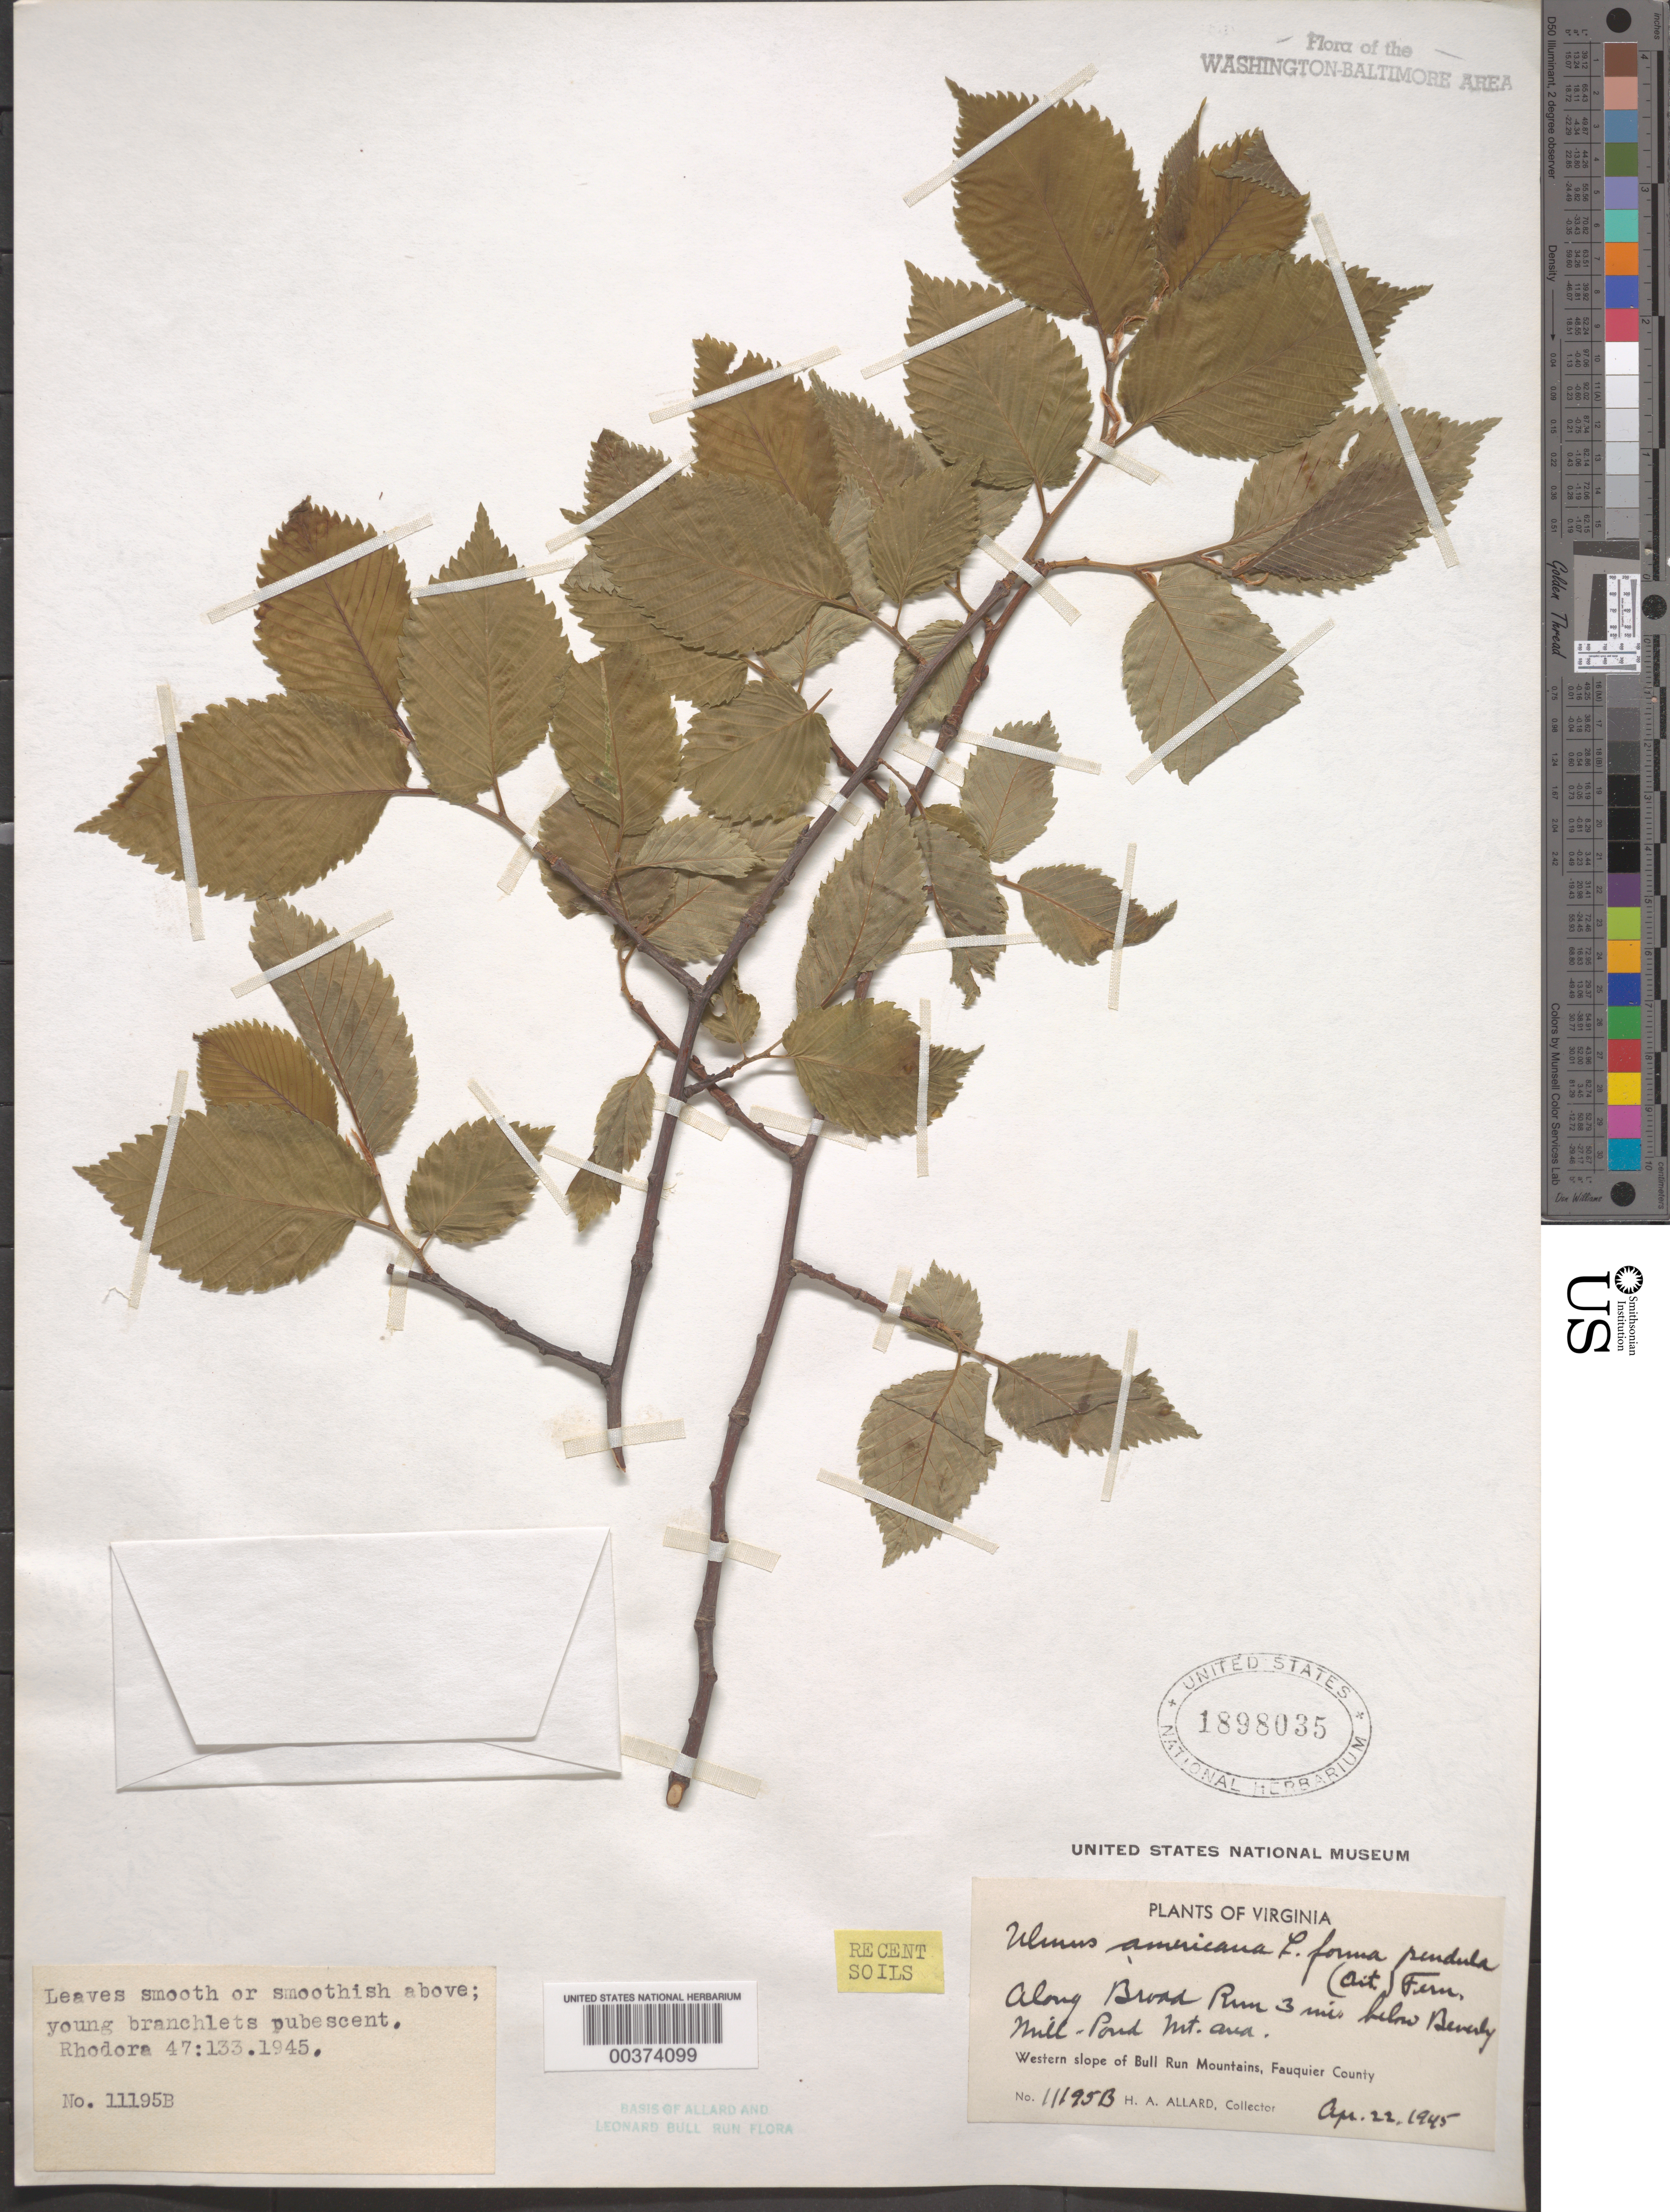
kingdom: Plantae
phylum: Tracheophyta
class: Magnoliopsida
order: Rosales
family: Ulmaceae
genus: Ulmus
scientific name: Ulmus americana f. pendula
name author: Fernald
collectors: H. A. Allard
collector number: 11195B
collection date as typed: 22 Apr 1945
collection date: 1945-04-22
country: United States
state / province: Virginia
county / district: Fauquier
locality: Broad Run, below Beverley Mill, Pond Mountain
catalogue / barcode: US 1898035